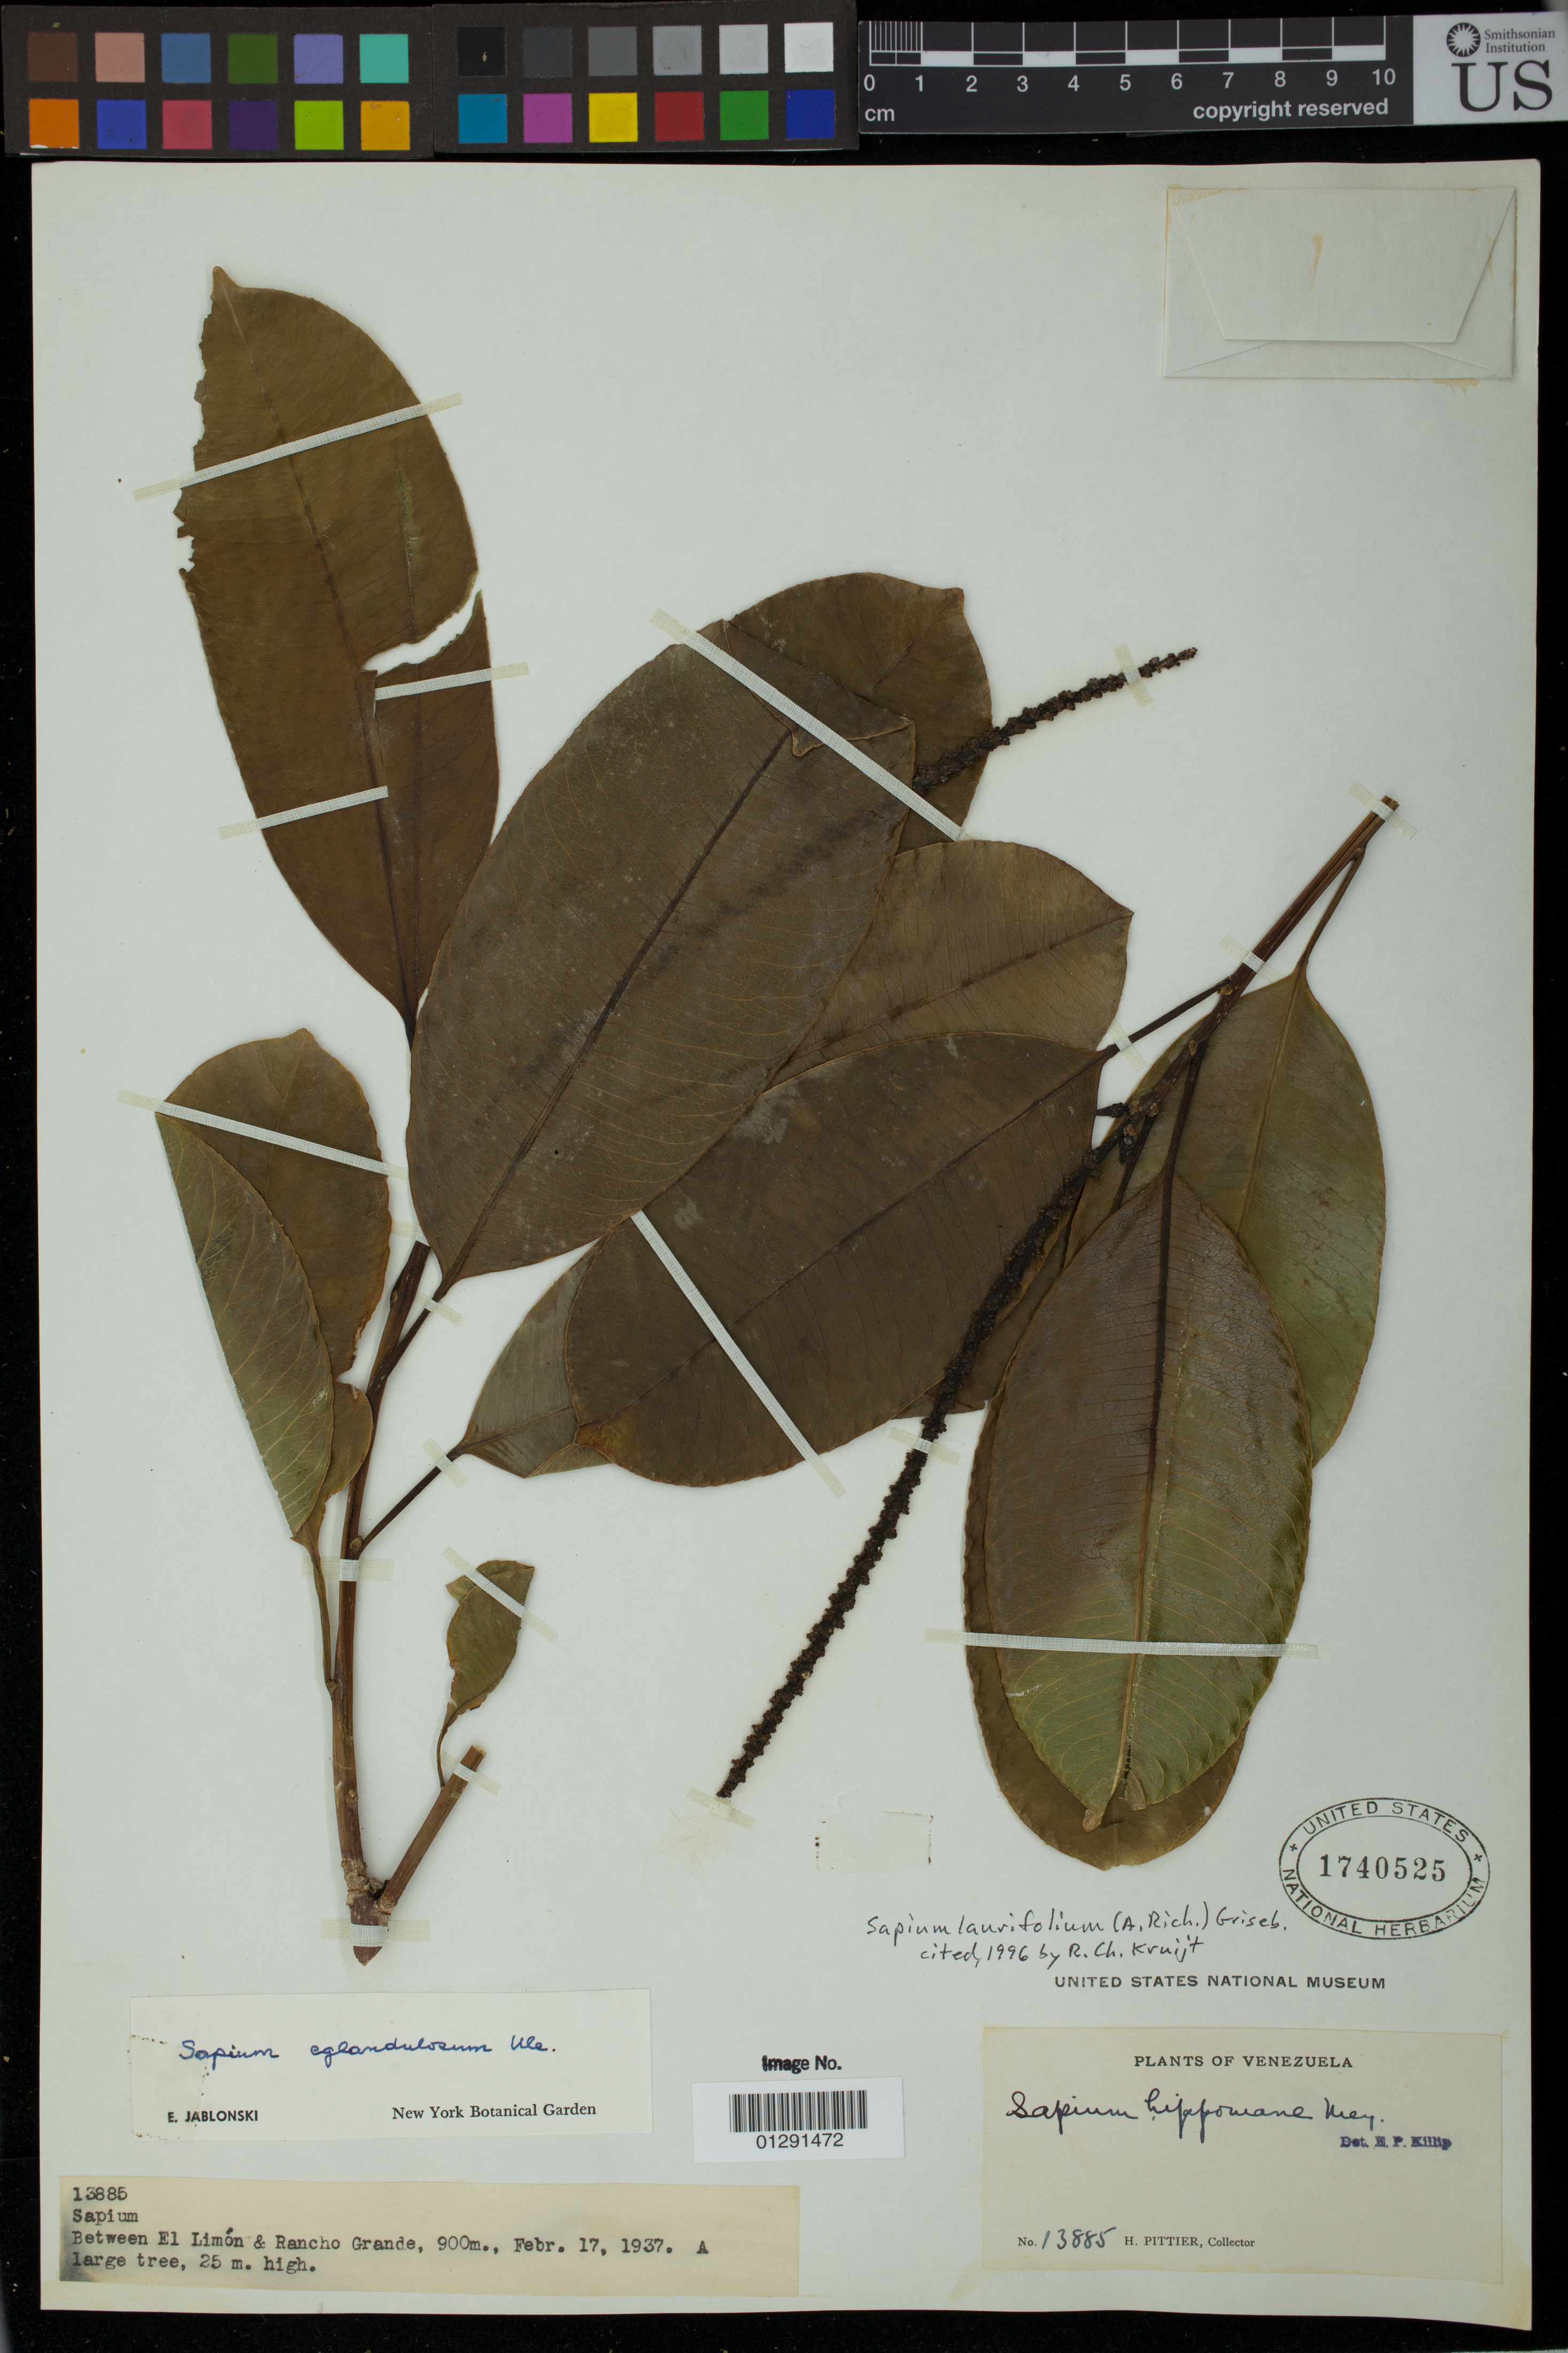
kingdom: Plantae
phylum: Tracheophyta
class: Magnoliopsida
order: Malpighiales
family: Euphorbiaceae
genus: Sapium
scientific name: Sapium lauriflorum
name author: (A. Rich.) Griseb.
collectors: H. F. Pittier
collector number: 13885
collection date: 1937-02-17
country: Venezuela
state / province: Aragua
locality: Between El Limon & Rancho Grande.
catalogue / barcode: US 1740525